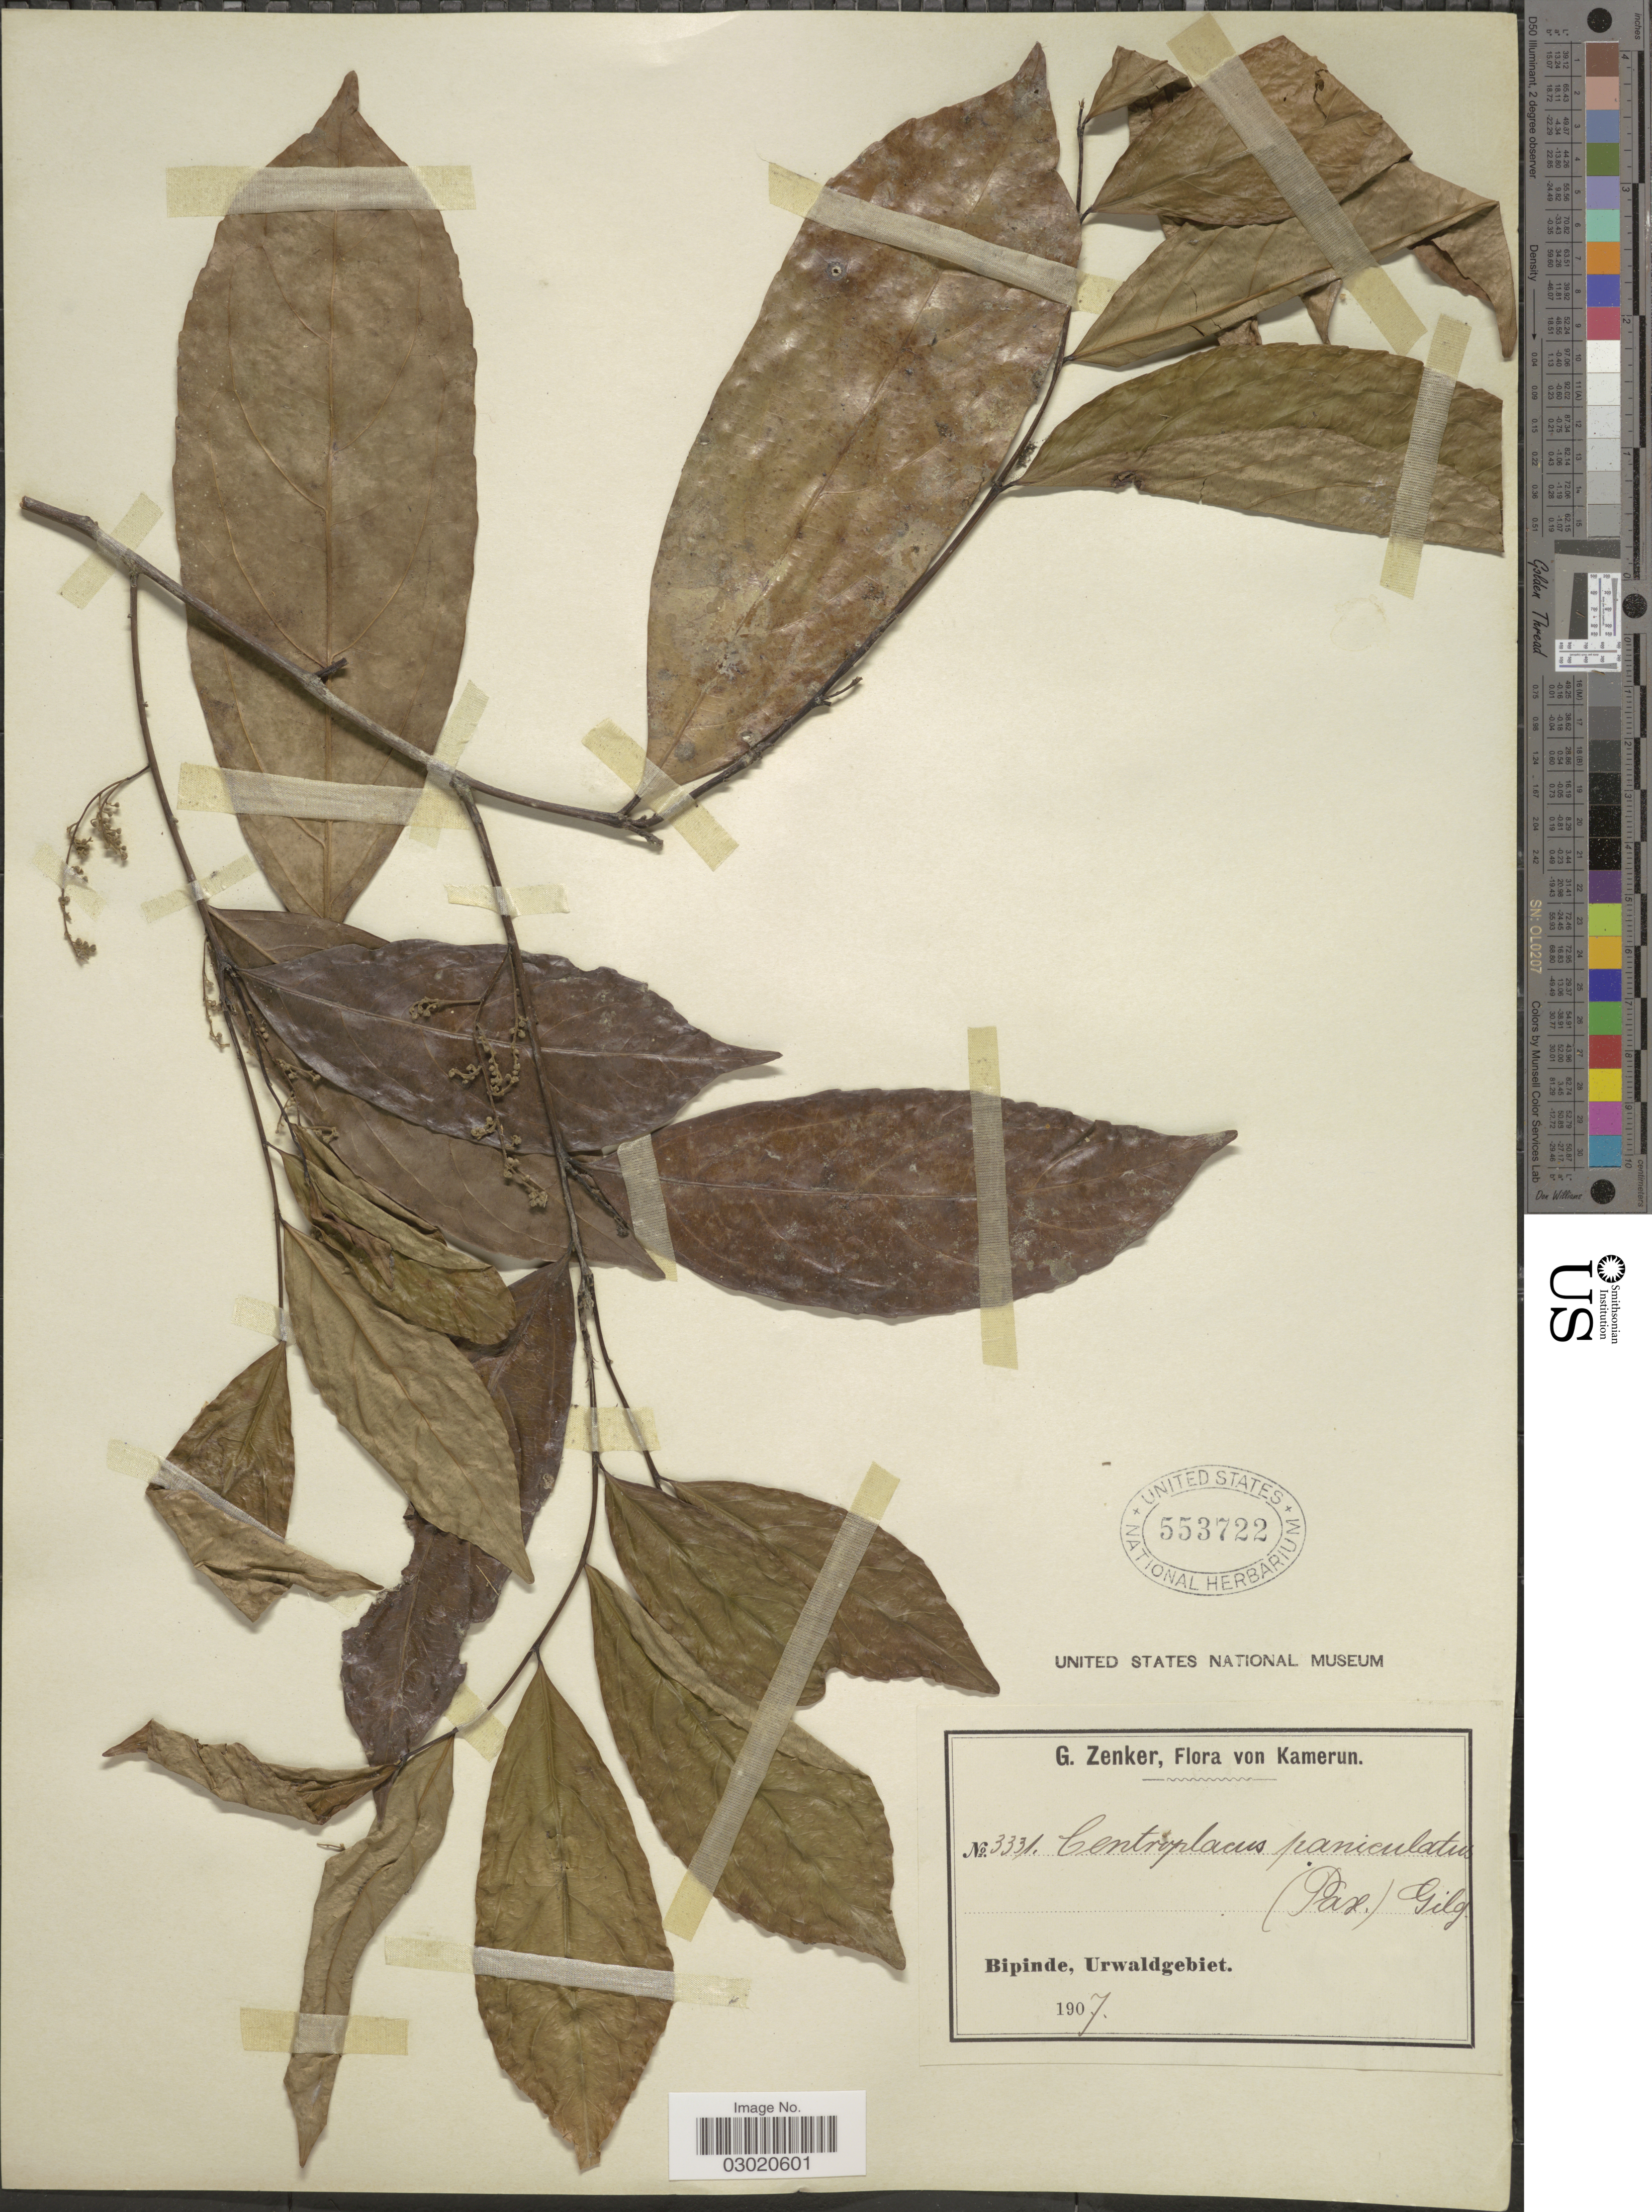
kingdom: Plantae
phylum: Tracheophyta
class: Magnoliopsida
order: Malpighiales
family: Centroplacaceae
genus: Centroplacus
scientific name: Centroplacus paniculatus (Pax) Gilg. comb. ined.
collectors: G. A. Zenker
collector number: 3331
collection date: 1907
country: Cameroon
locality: Kamerun, Bipinde, Urwaldgebiet.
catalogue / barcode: US 553722